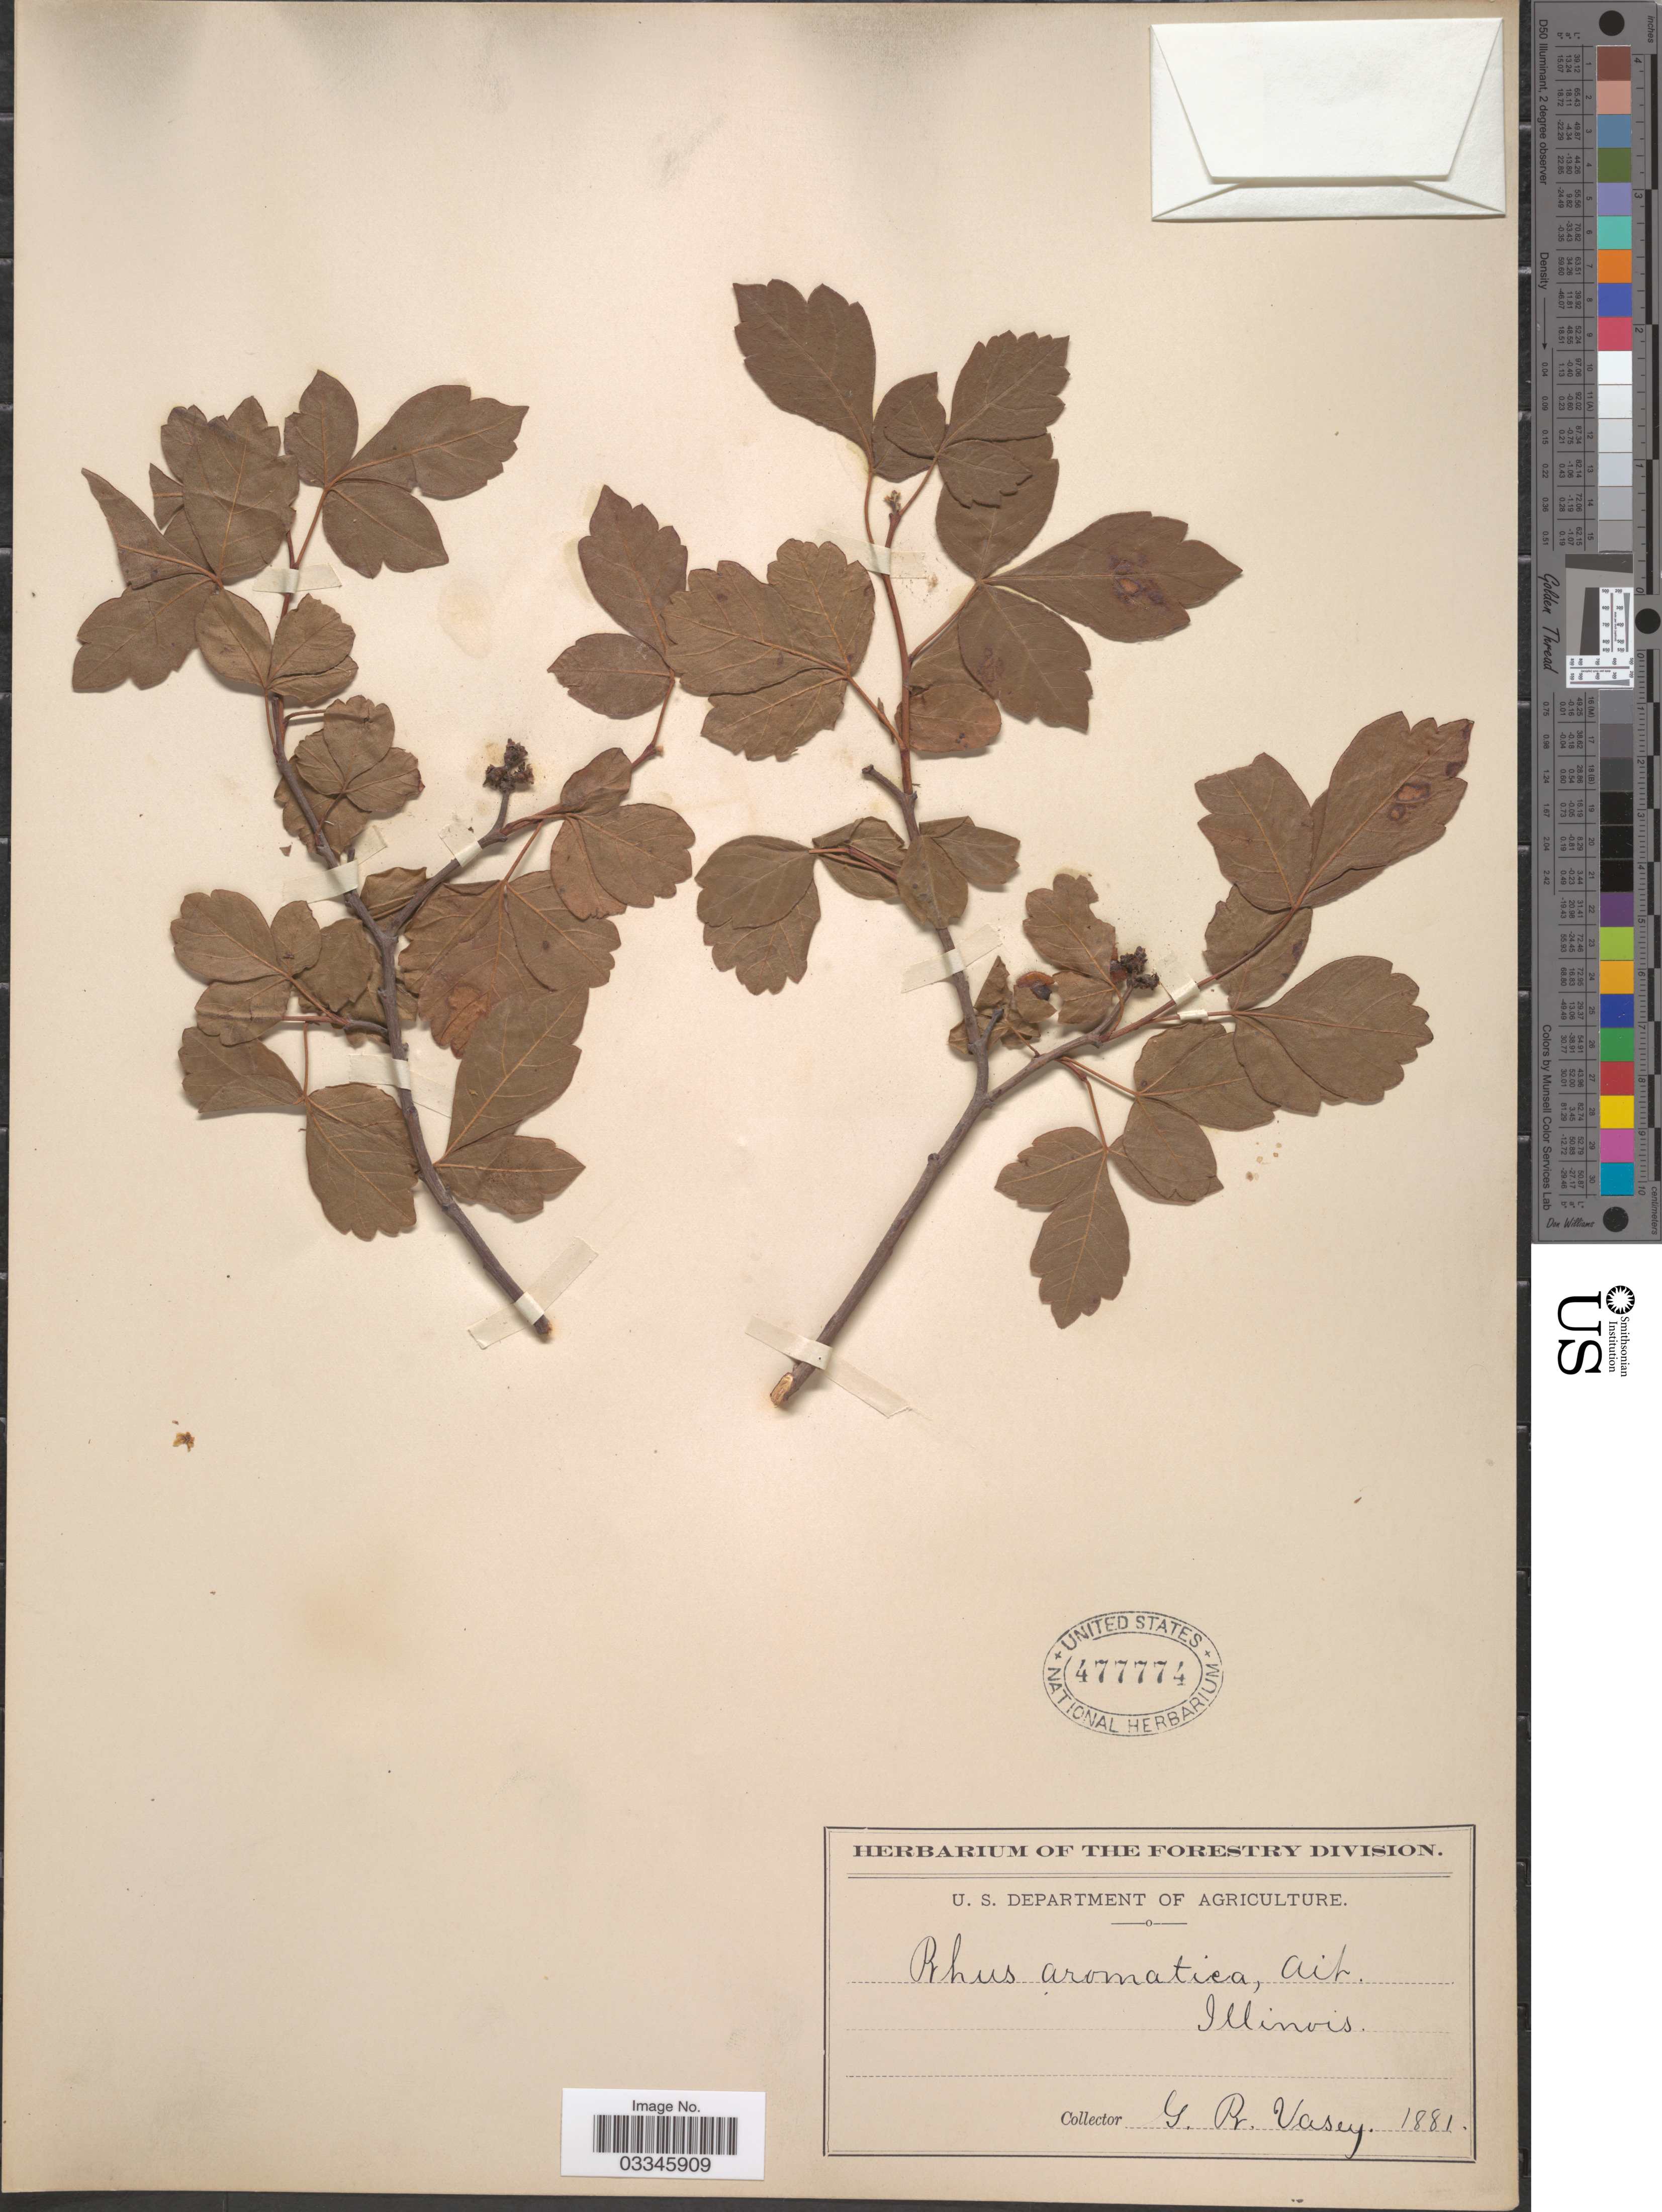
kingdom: Plantae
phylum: Tracheophyta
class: Magnoliopsida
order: Sapindales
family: Anacardiaceae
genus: Rhus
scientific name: Rhus crenata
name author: Thunb.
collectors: G. R. Vasey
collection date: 1881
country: United States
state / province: Illinois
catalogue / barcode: US 477774